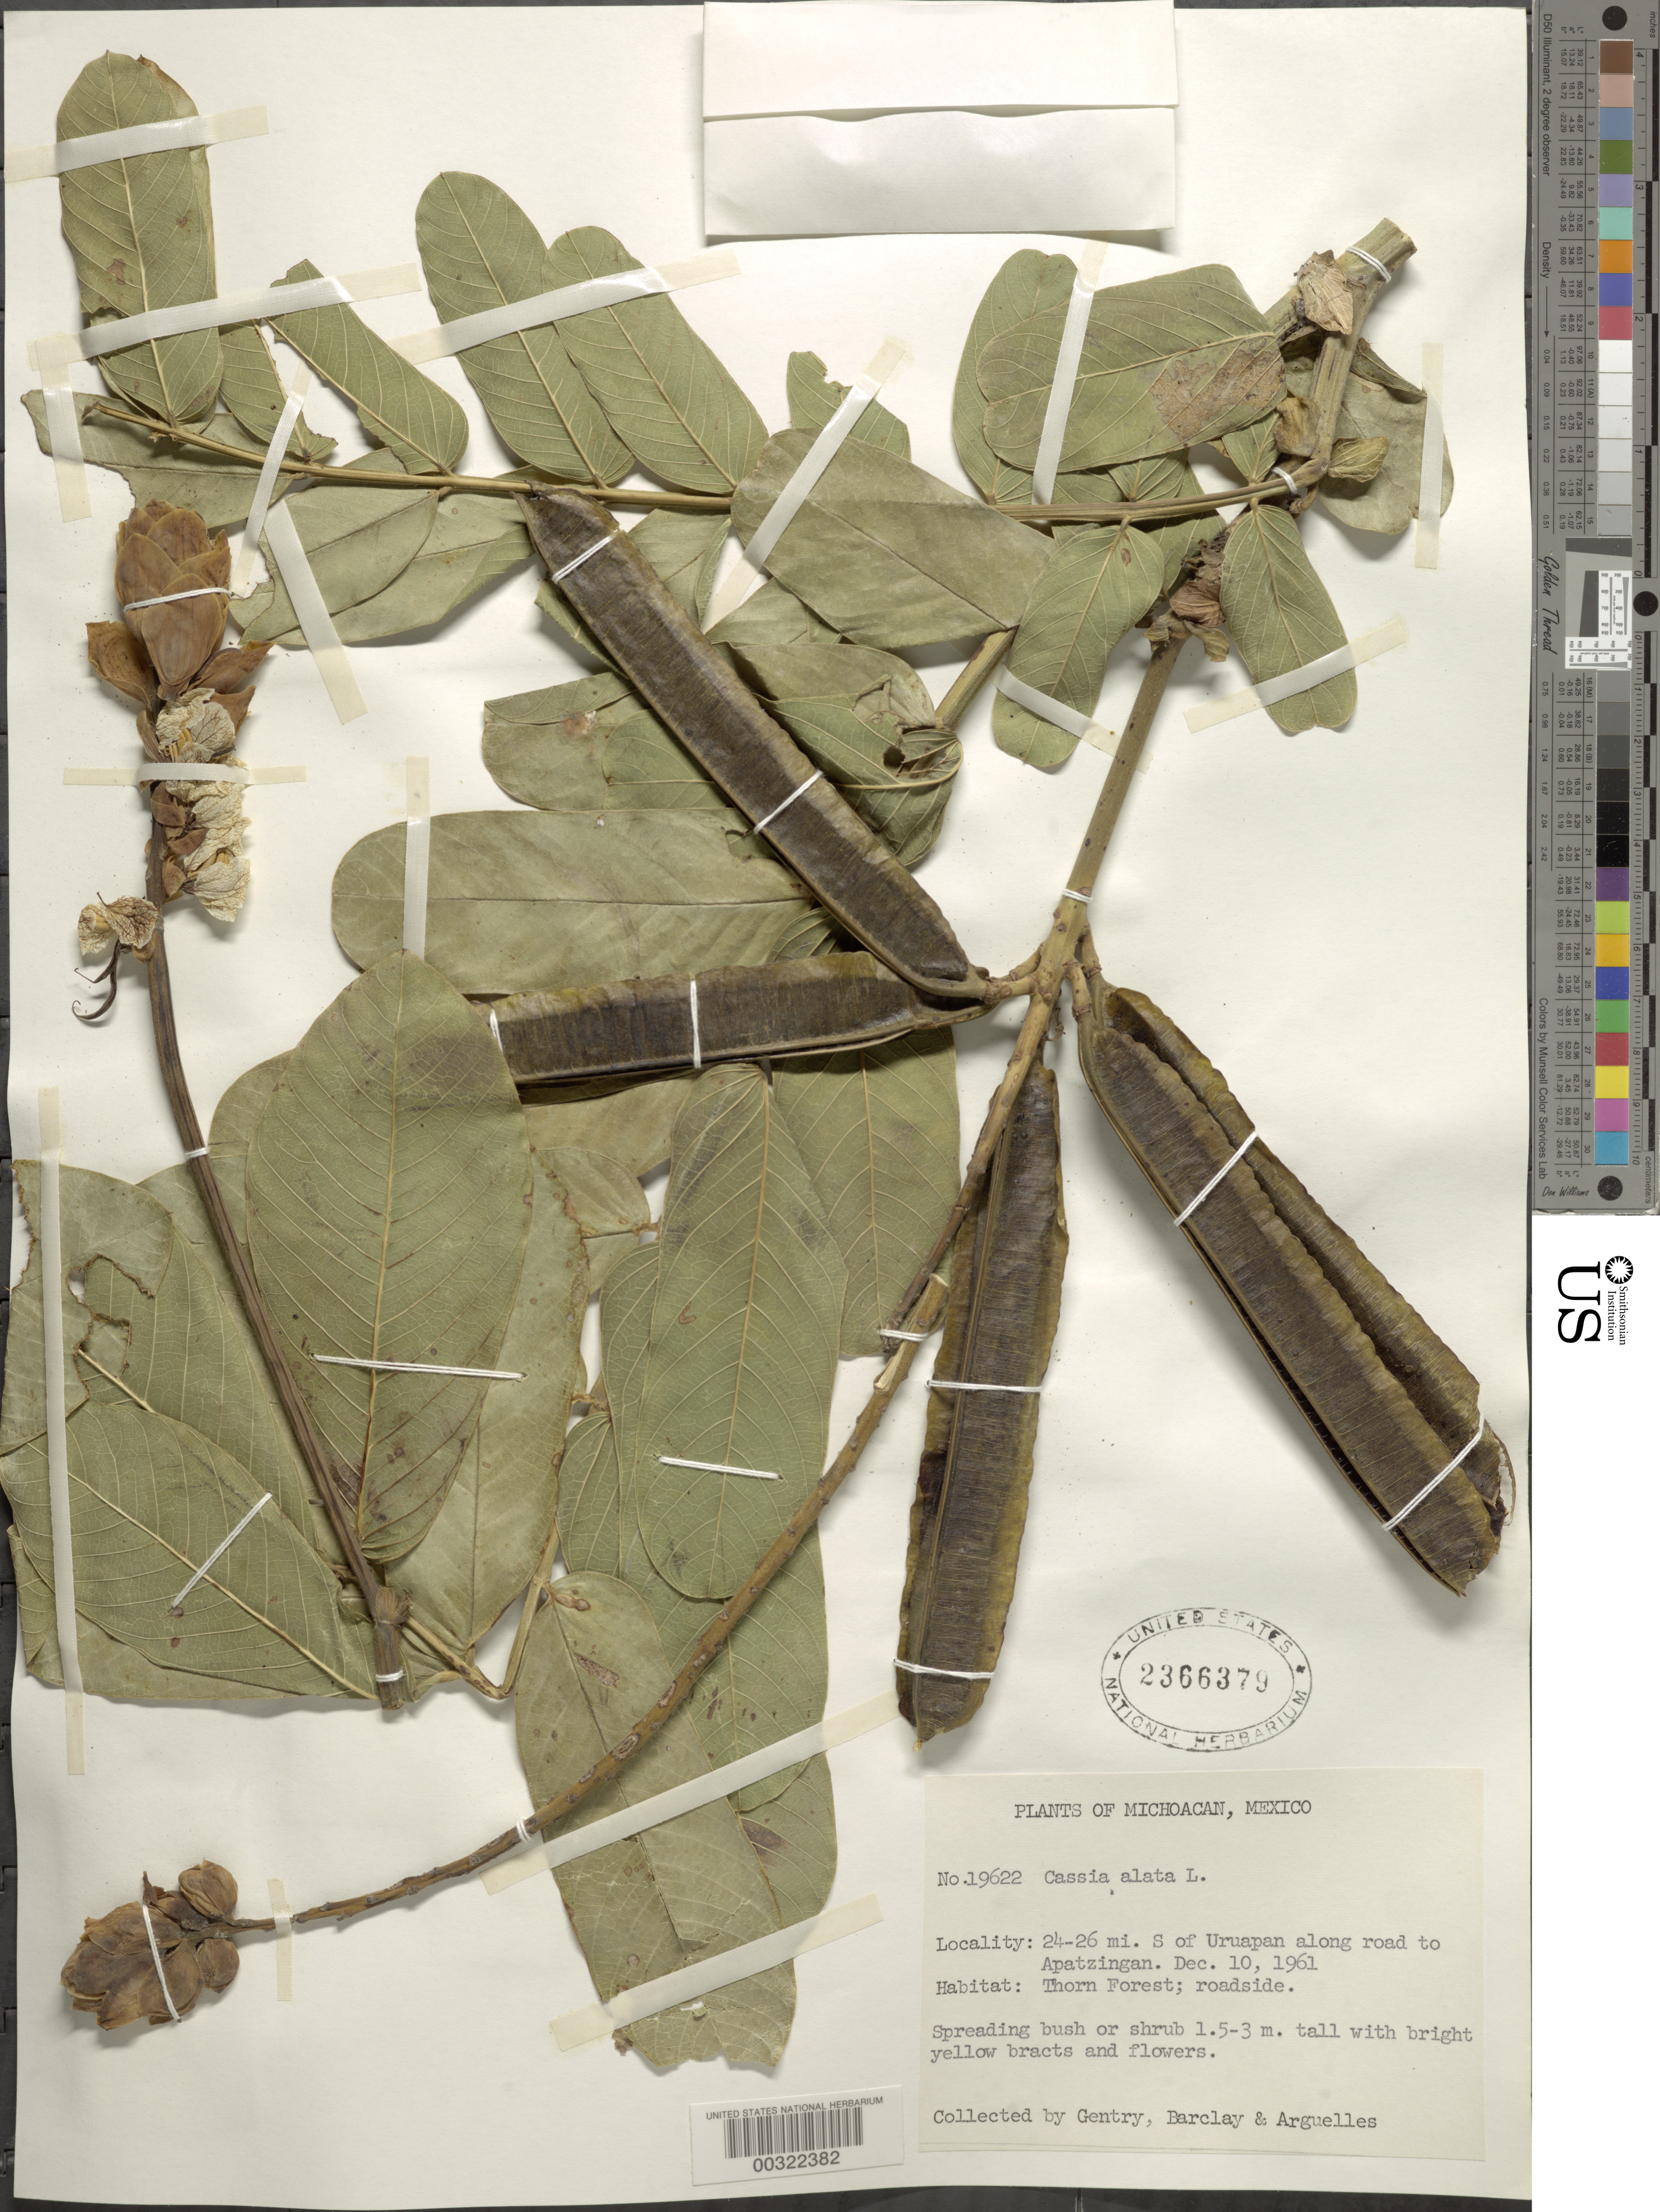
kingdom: Plantae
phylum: Tracheophyta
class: Magnoliopsida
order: Fabales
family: Fabaceae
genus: Senna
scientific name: Senna alata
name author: (L.) Roxb.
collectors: H. S. Gentry, A. S. Barclay & J. Arguelles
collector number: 19622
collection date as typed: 10 Dec 1961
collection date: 1961-12-10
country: Mexico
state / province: Michoacán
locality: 24-26 mi S of Uruapan along road to Apatzingan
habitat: Roadside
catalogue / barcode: US 2366379